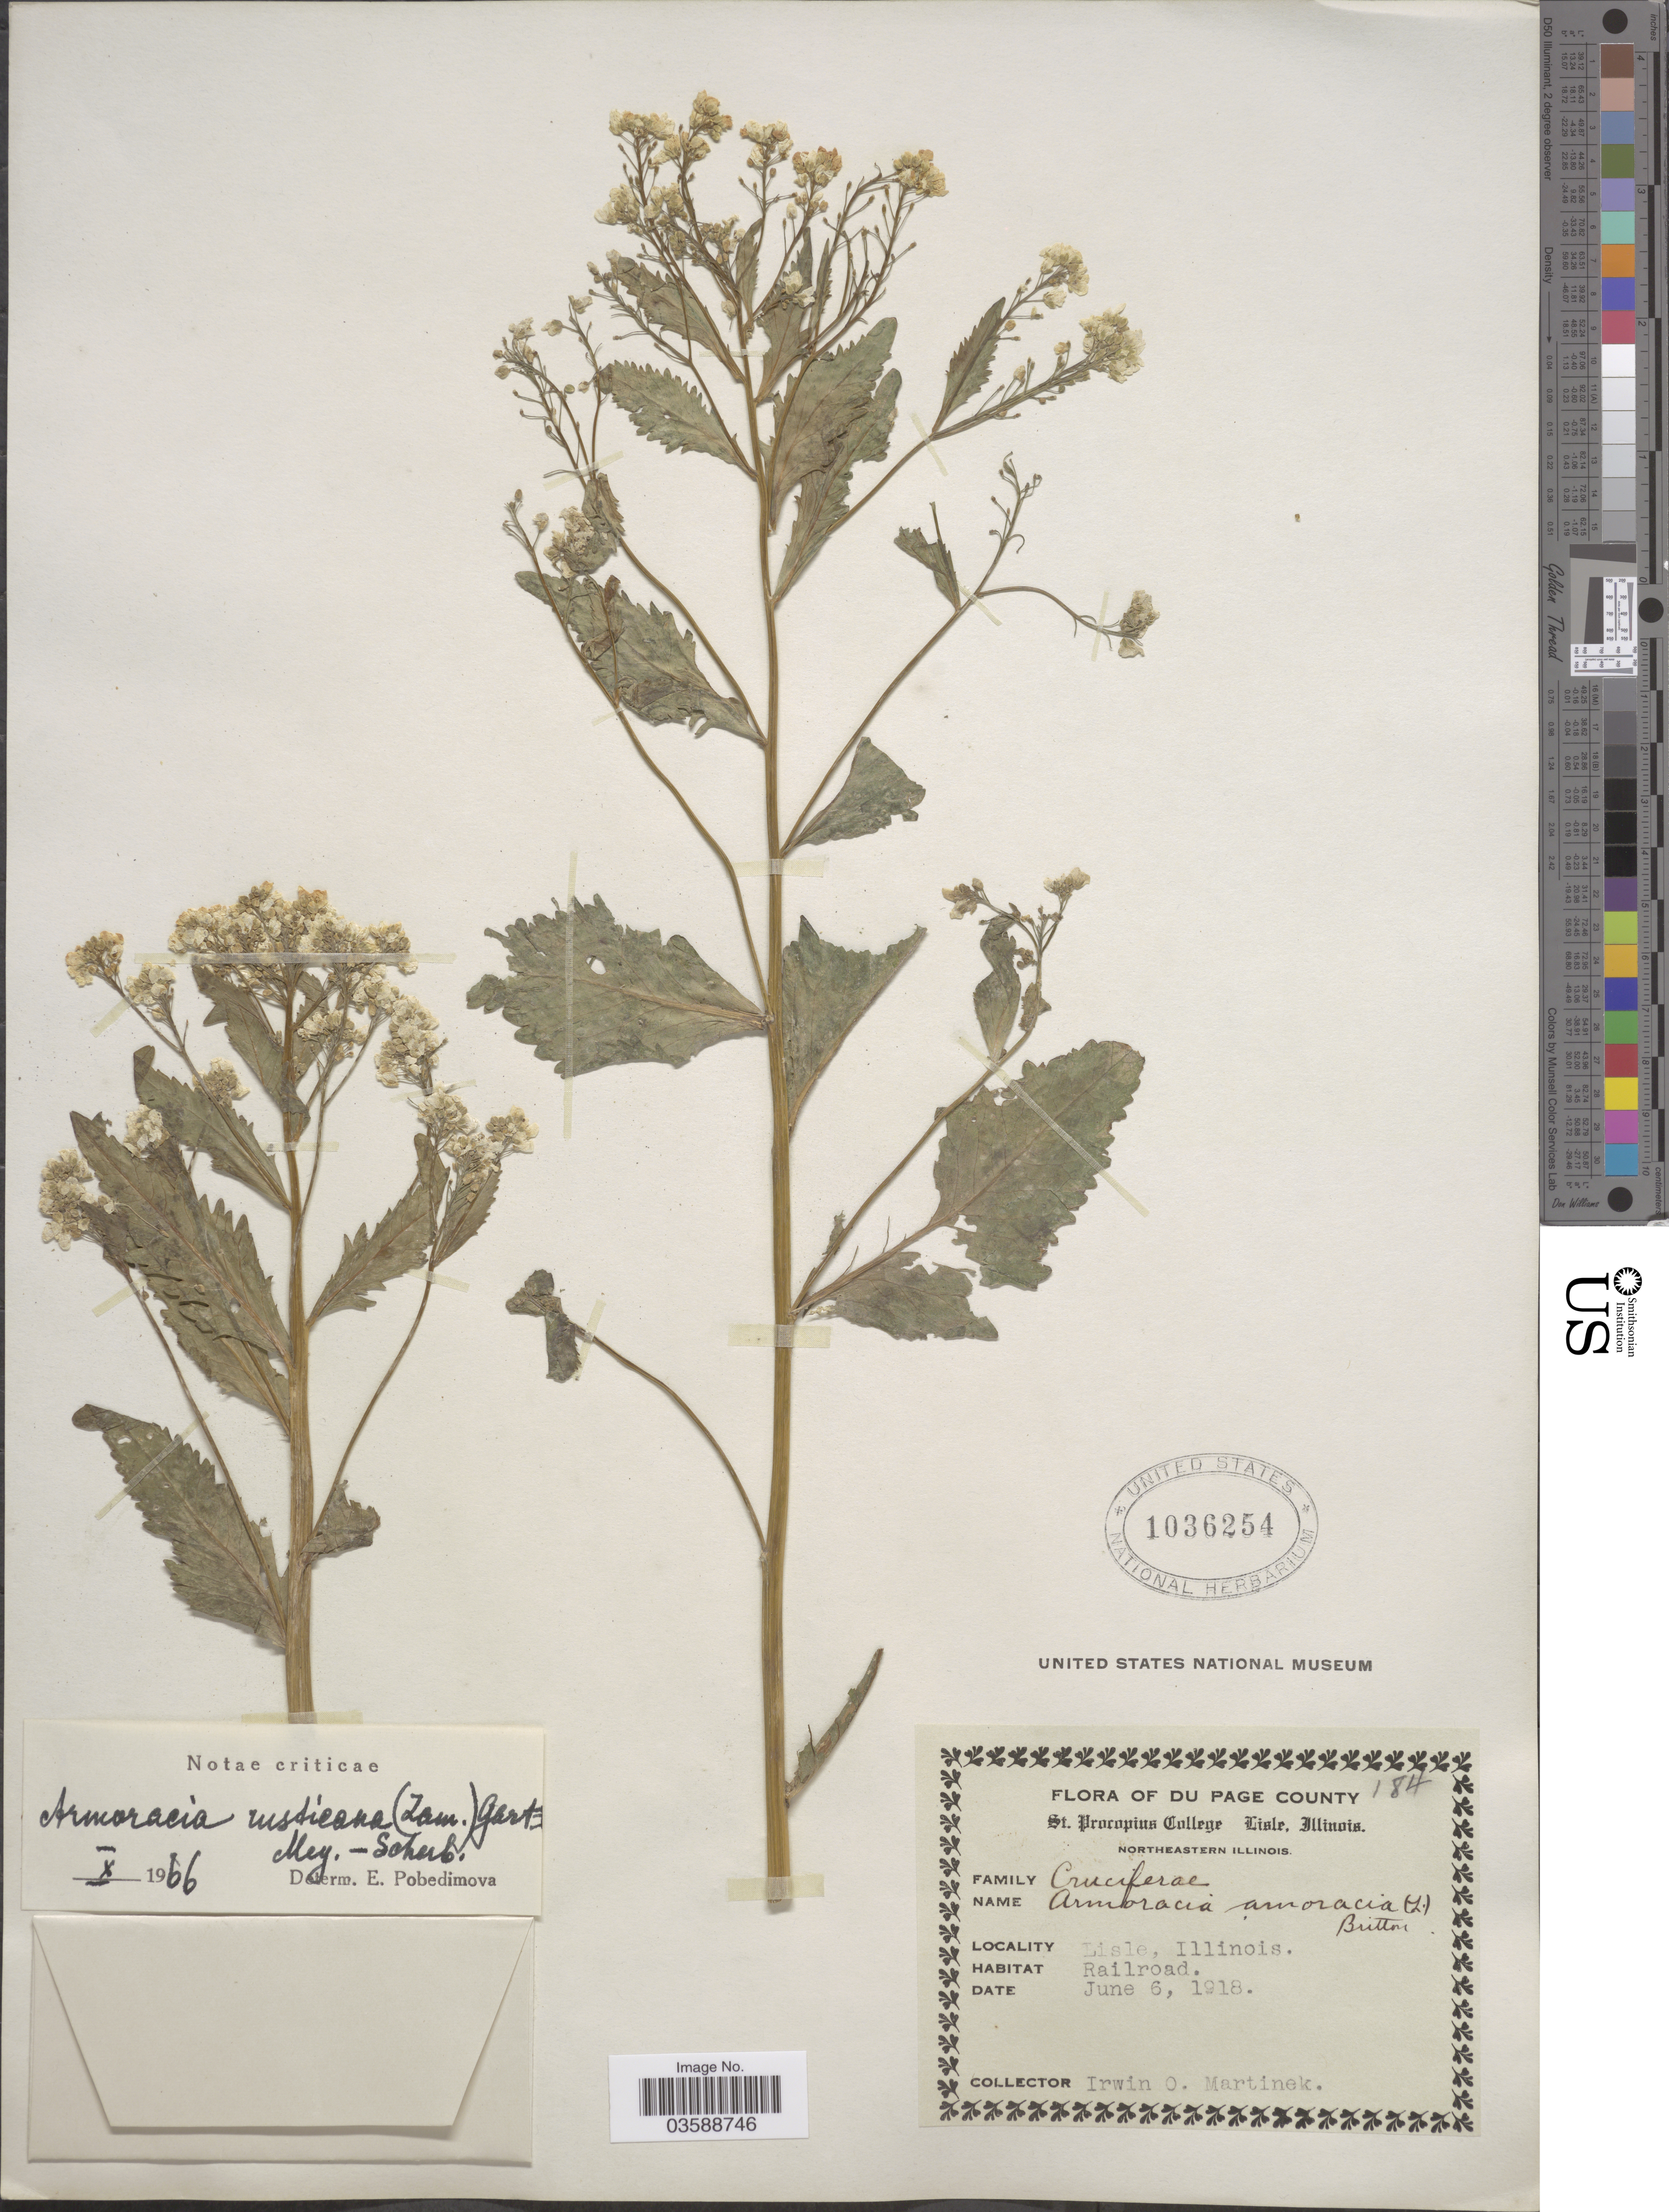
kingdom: Plantae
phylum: Tracheophyta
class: Magnoliopsida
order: Brassicales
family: Brassicaceae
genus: Armoracia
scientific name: Armoracia rusticana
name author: G. Gaertn. et al.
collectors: I. Martinek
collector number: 184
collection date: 1918-06-06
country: United States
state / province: Illinois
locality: De Page County. Northeastern Illinois. Lisle.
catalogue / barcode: US 1036254